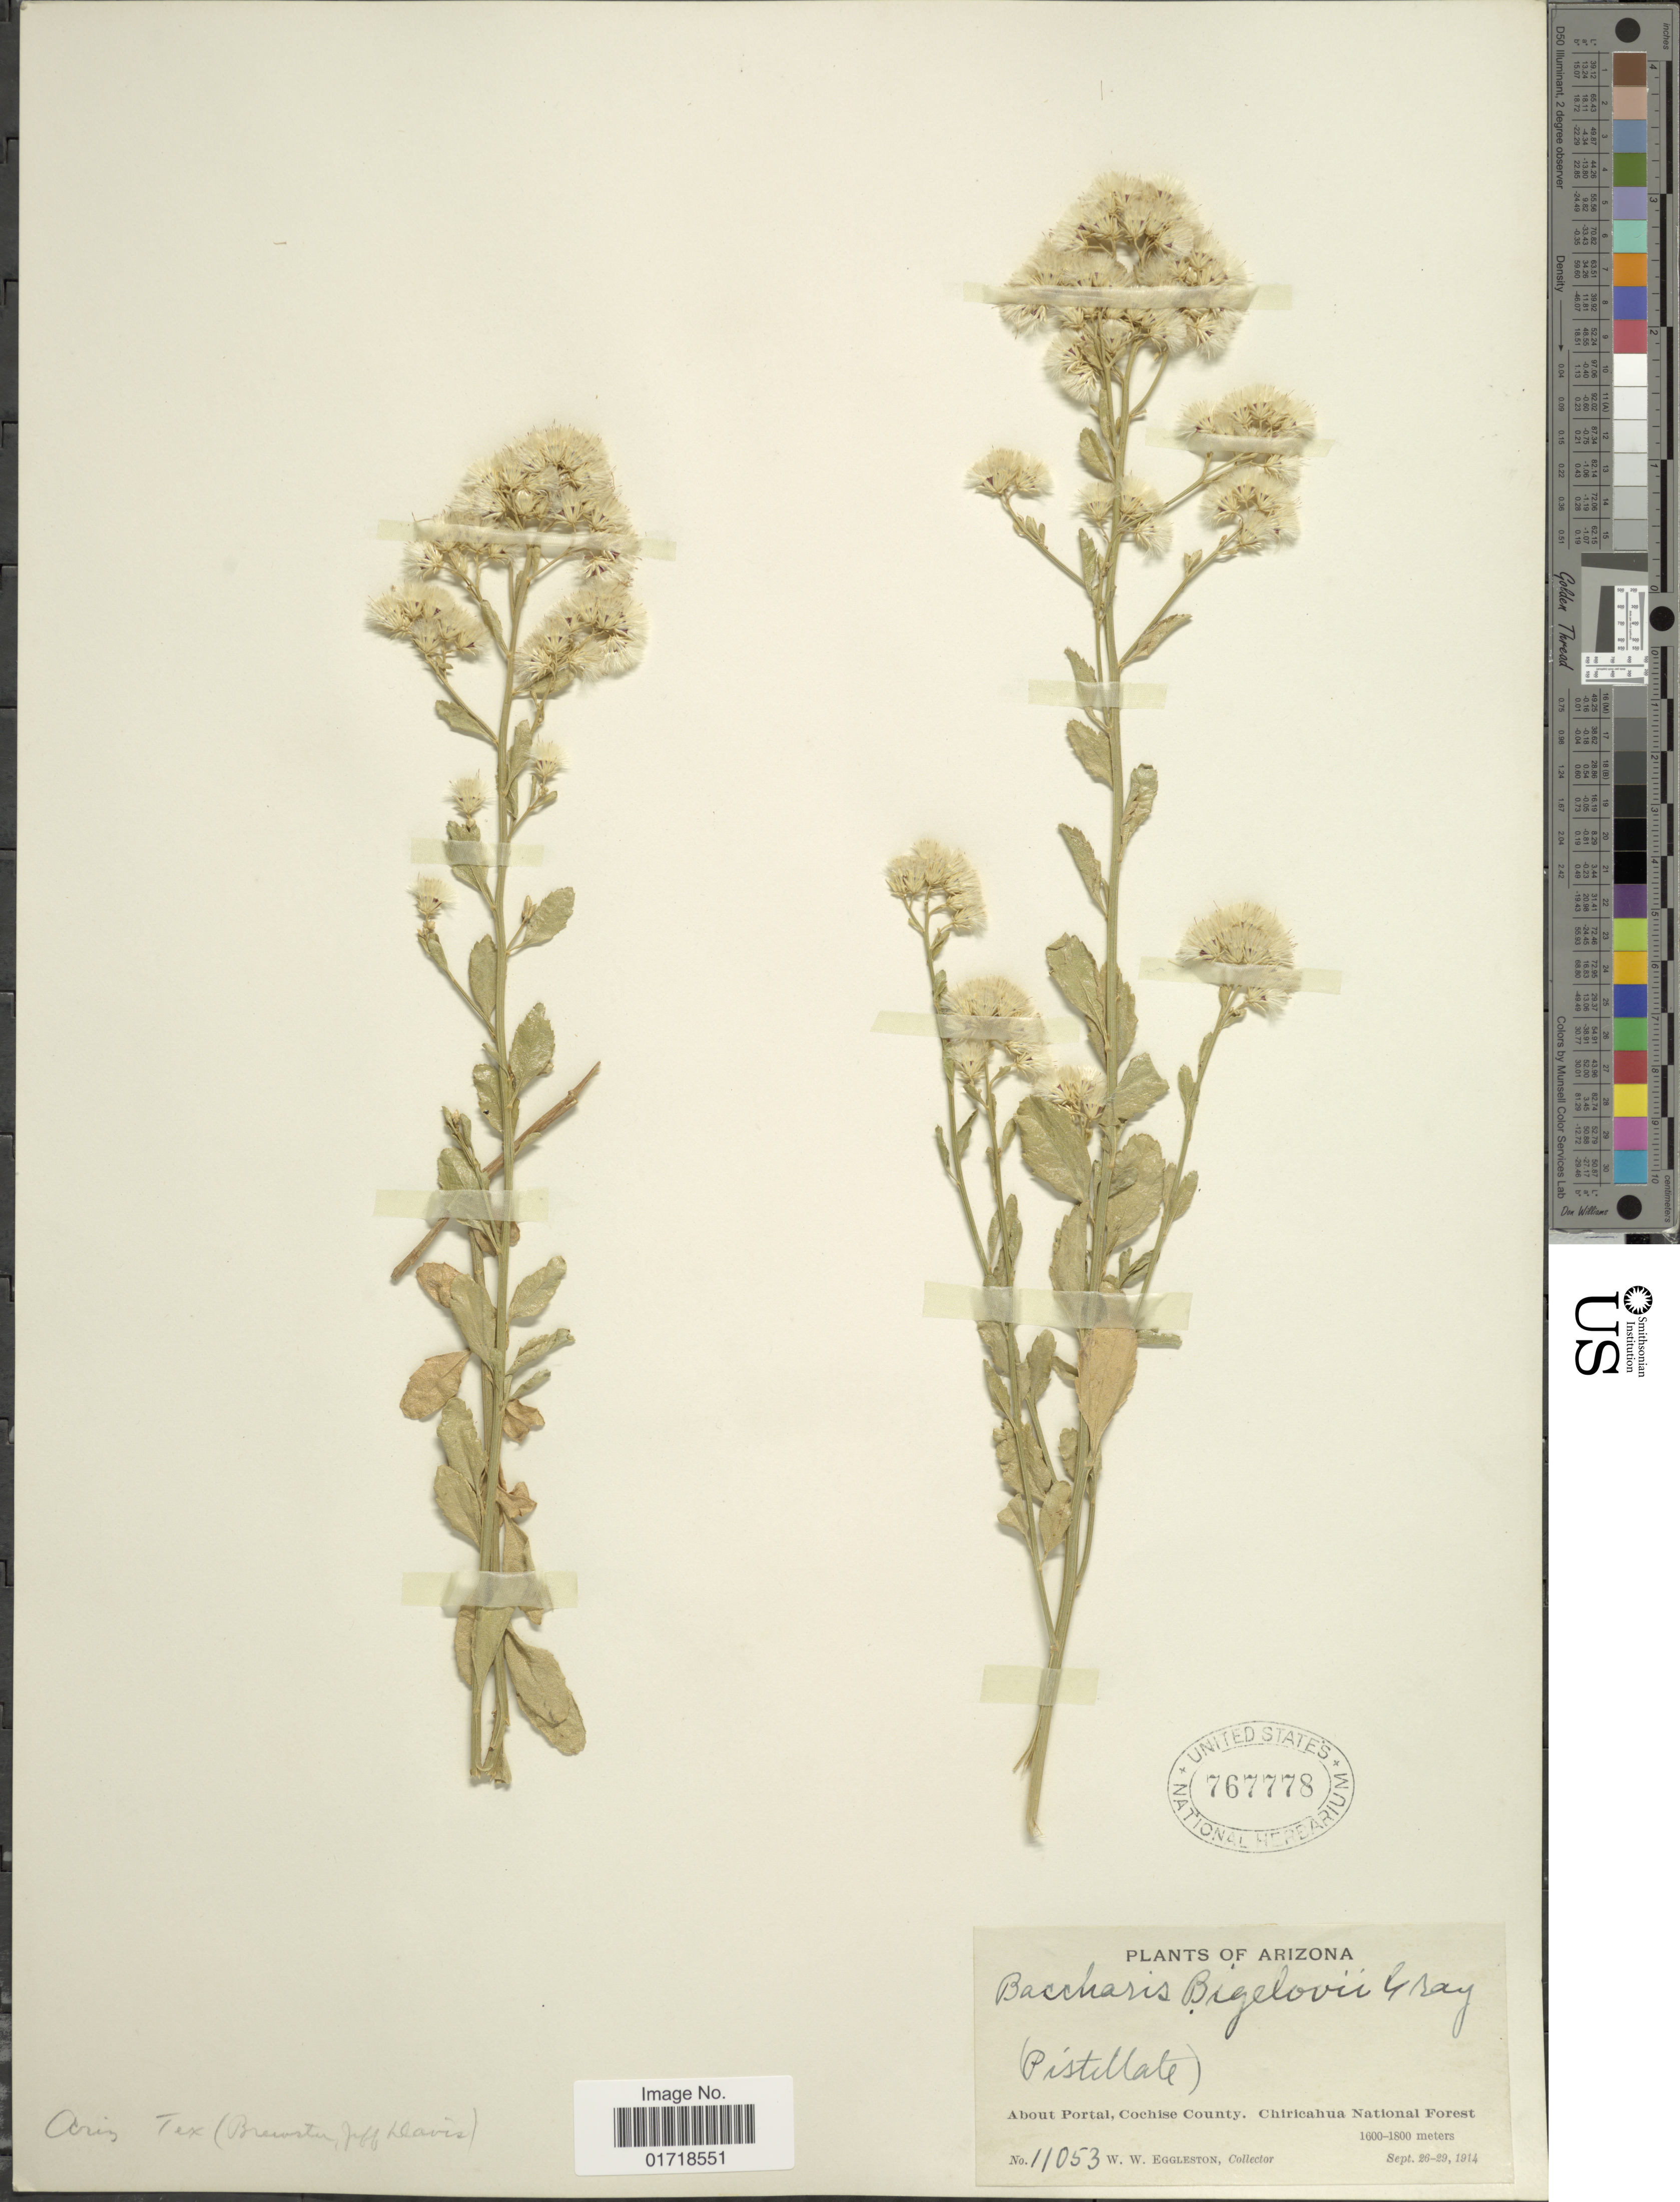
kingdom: Plantae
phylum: Tracheophyta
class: Magnoliopsida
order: Asterales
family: Asteraceae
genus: Baccharis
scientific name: Baccharis bigelovii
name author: A. Gray in Torr.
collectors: W. W. Eggleston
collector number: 11053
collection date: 1914-09-26/1914-09-29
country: United States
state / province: Arizona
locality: About Portal, Cochise County, Chiricahua National Forest.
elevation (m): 1600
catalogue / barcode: US 767778